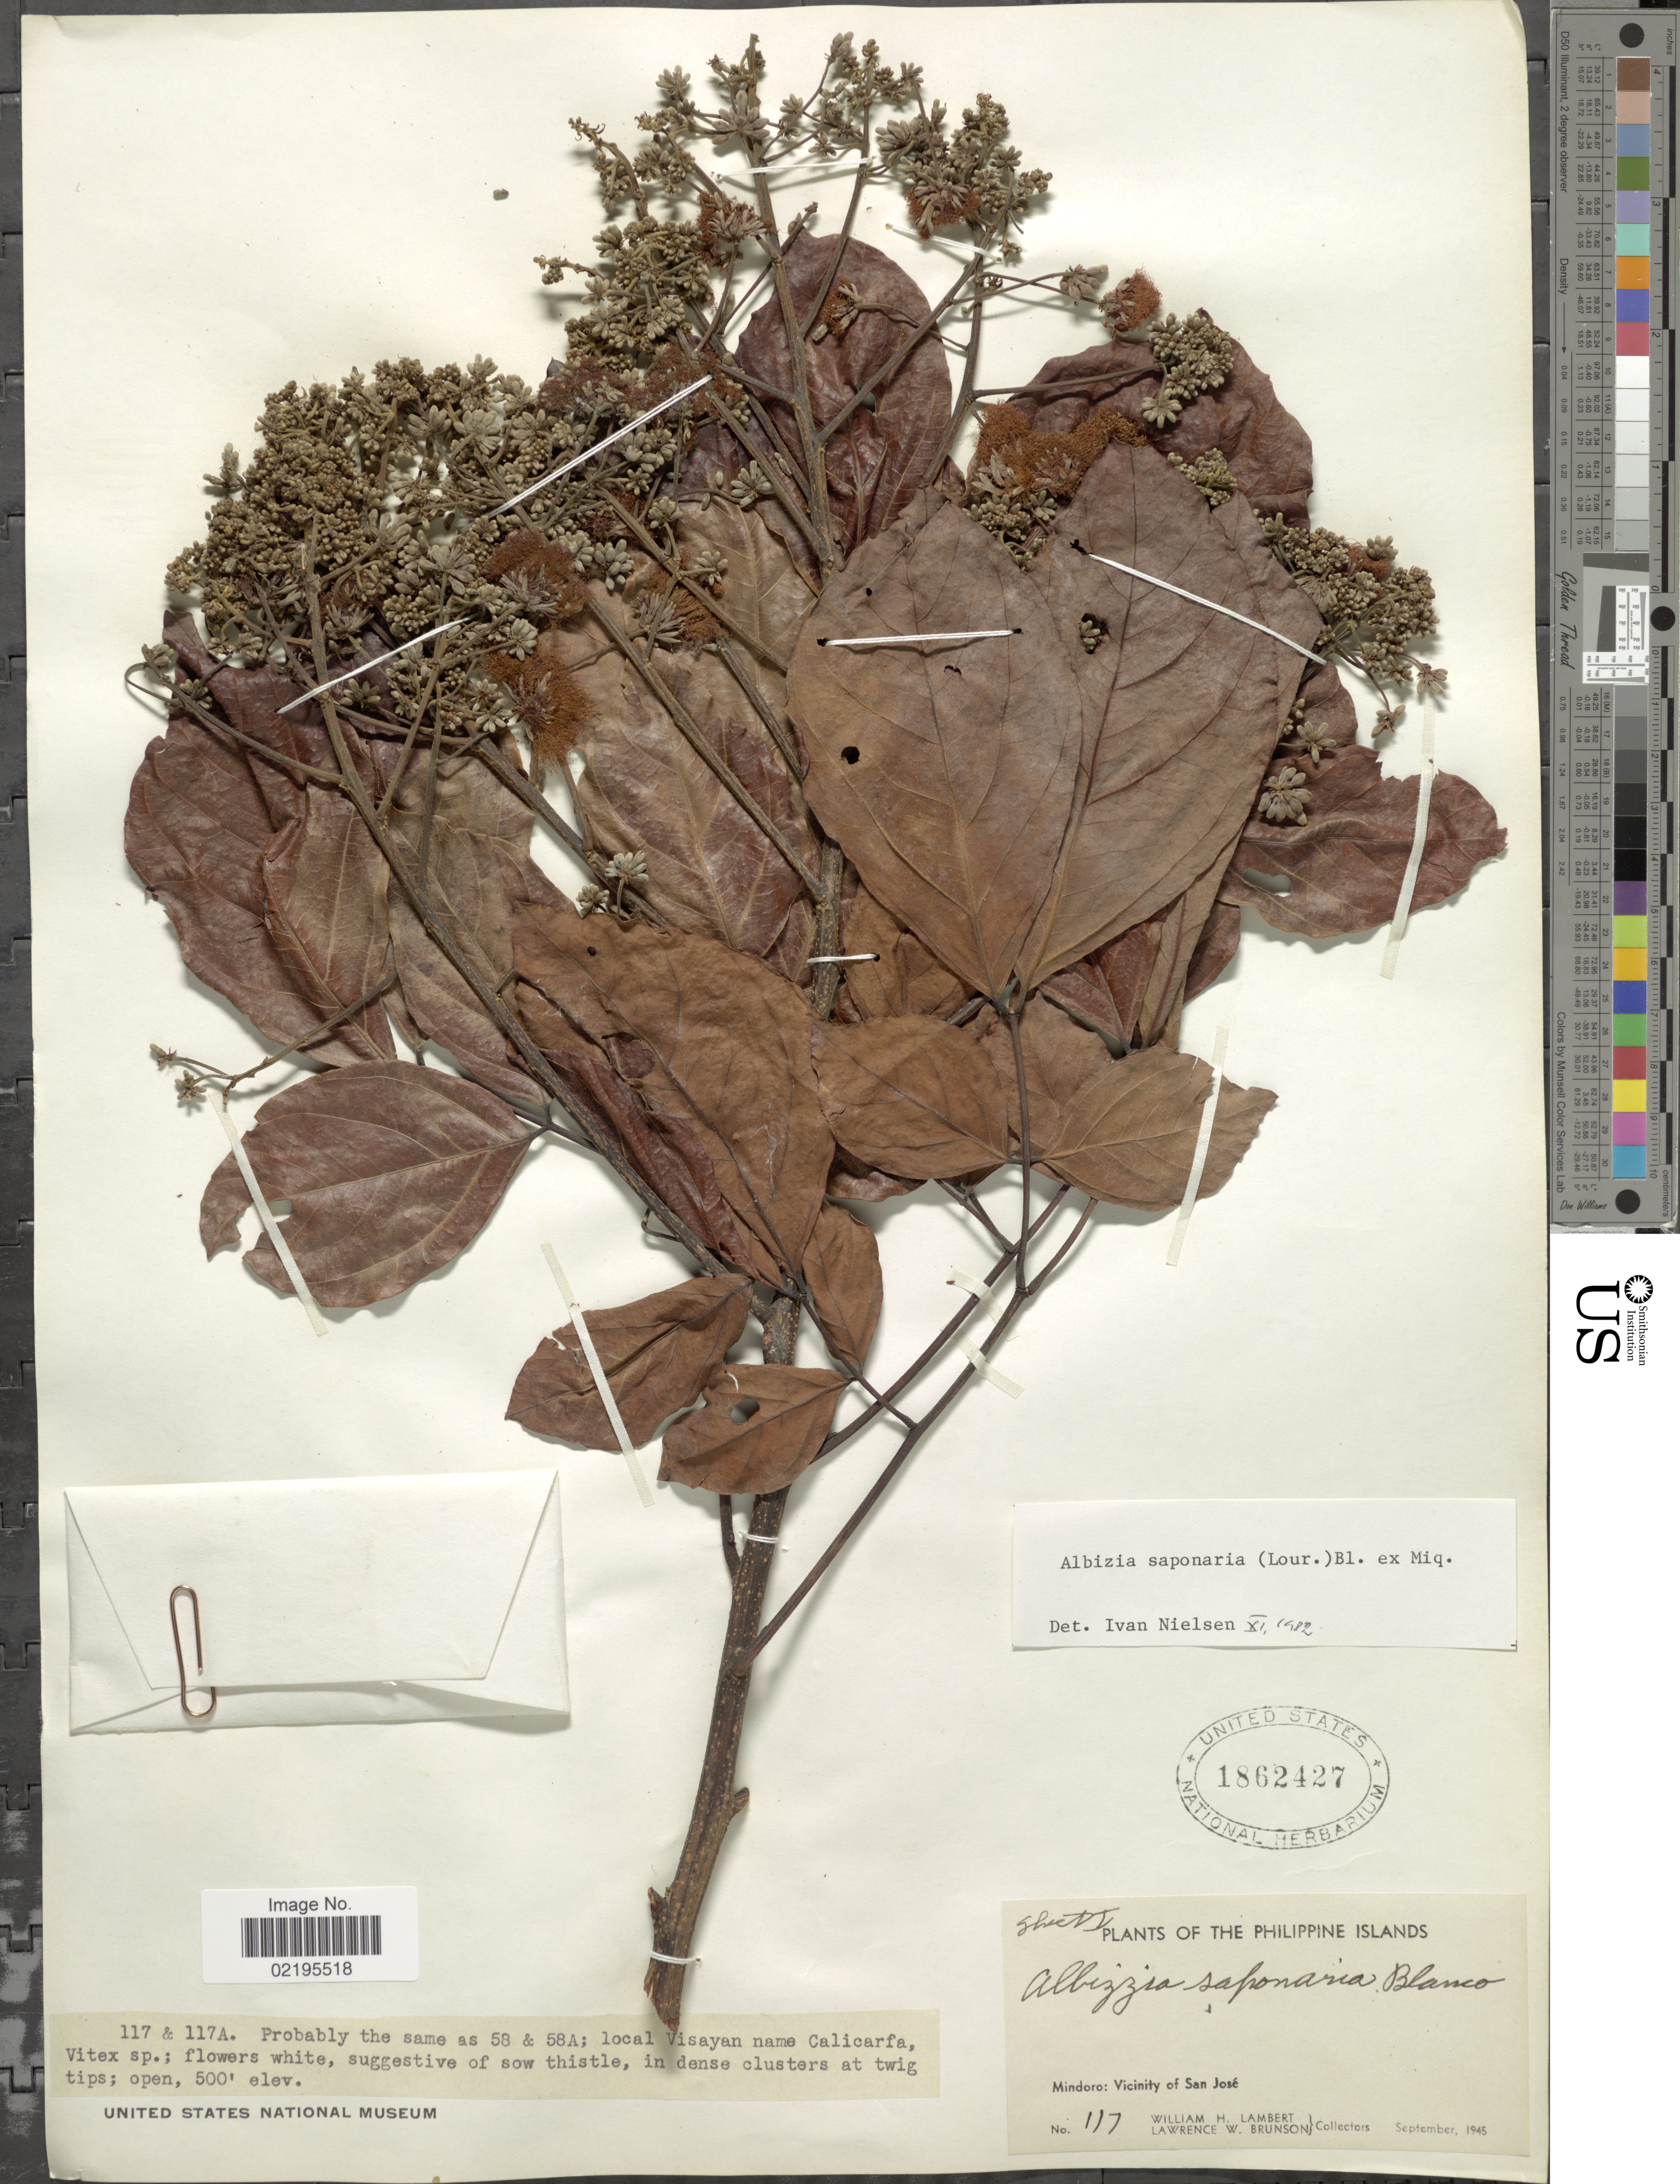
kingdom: Plantae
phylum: Tracheophyta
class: Magnoliopsida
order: Fabales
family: Fabaceae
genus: Albizia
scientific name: Albizia saponaria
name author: (Lour.) Blume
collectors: W. Lambert & L. Brunson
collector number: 117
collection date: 1945-09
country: Philippines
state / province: Mimaropa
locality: Mindoro: Vicinity of San Jose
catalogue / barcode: US 1862427